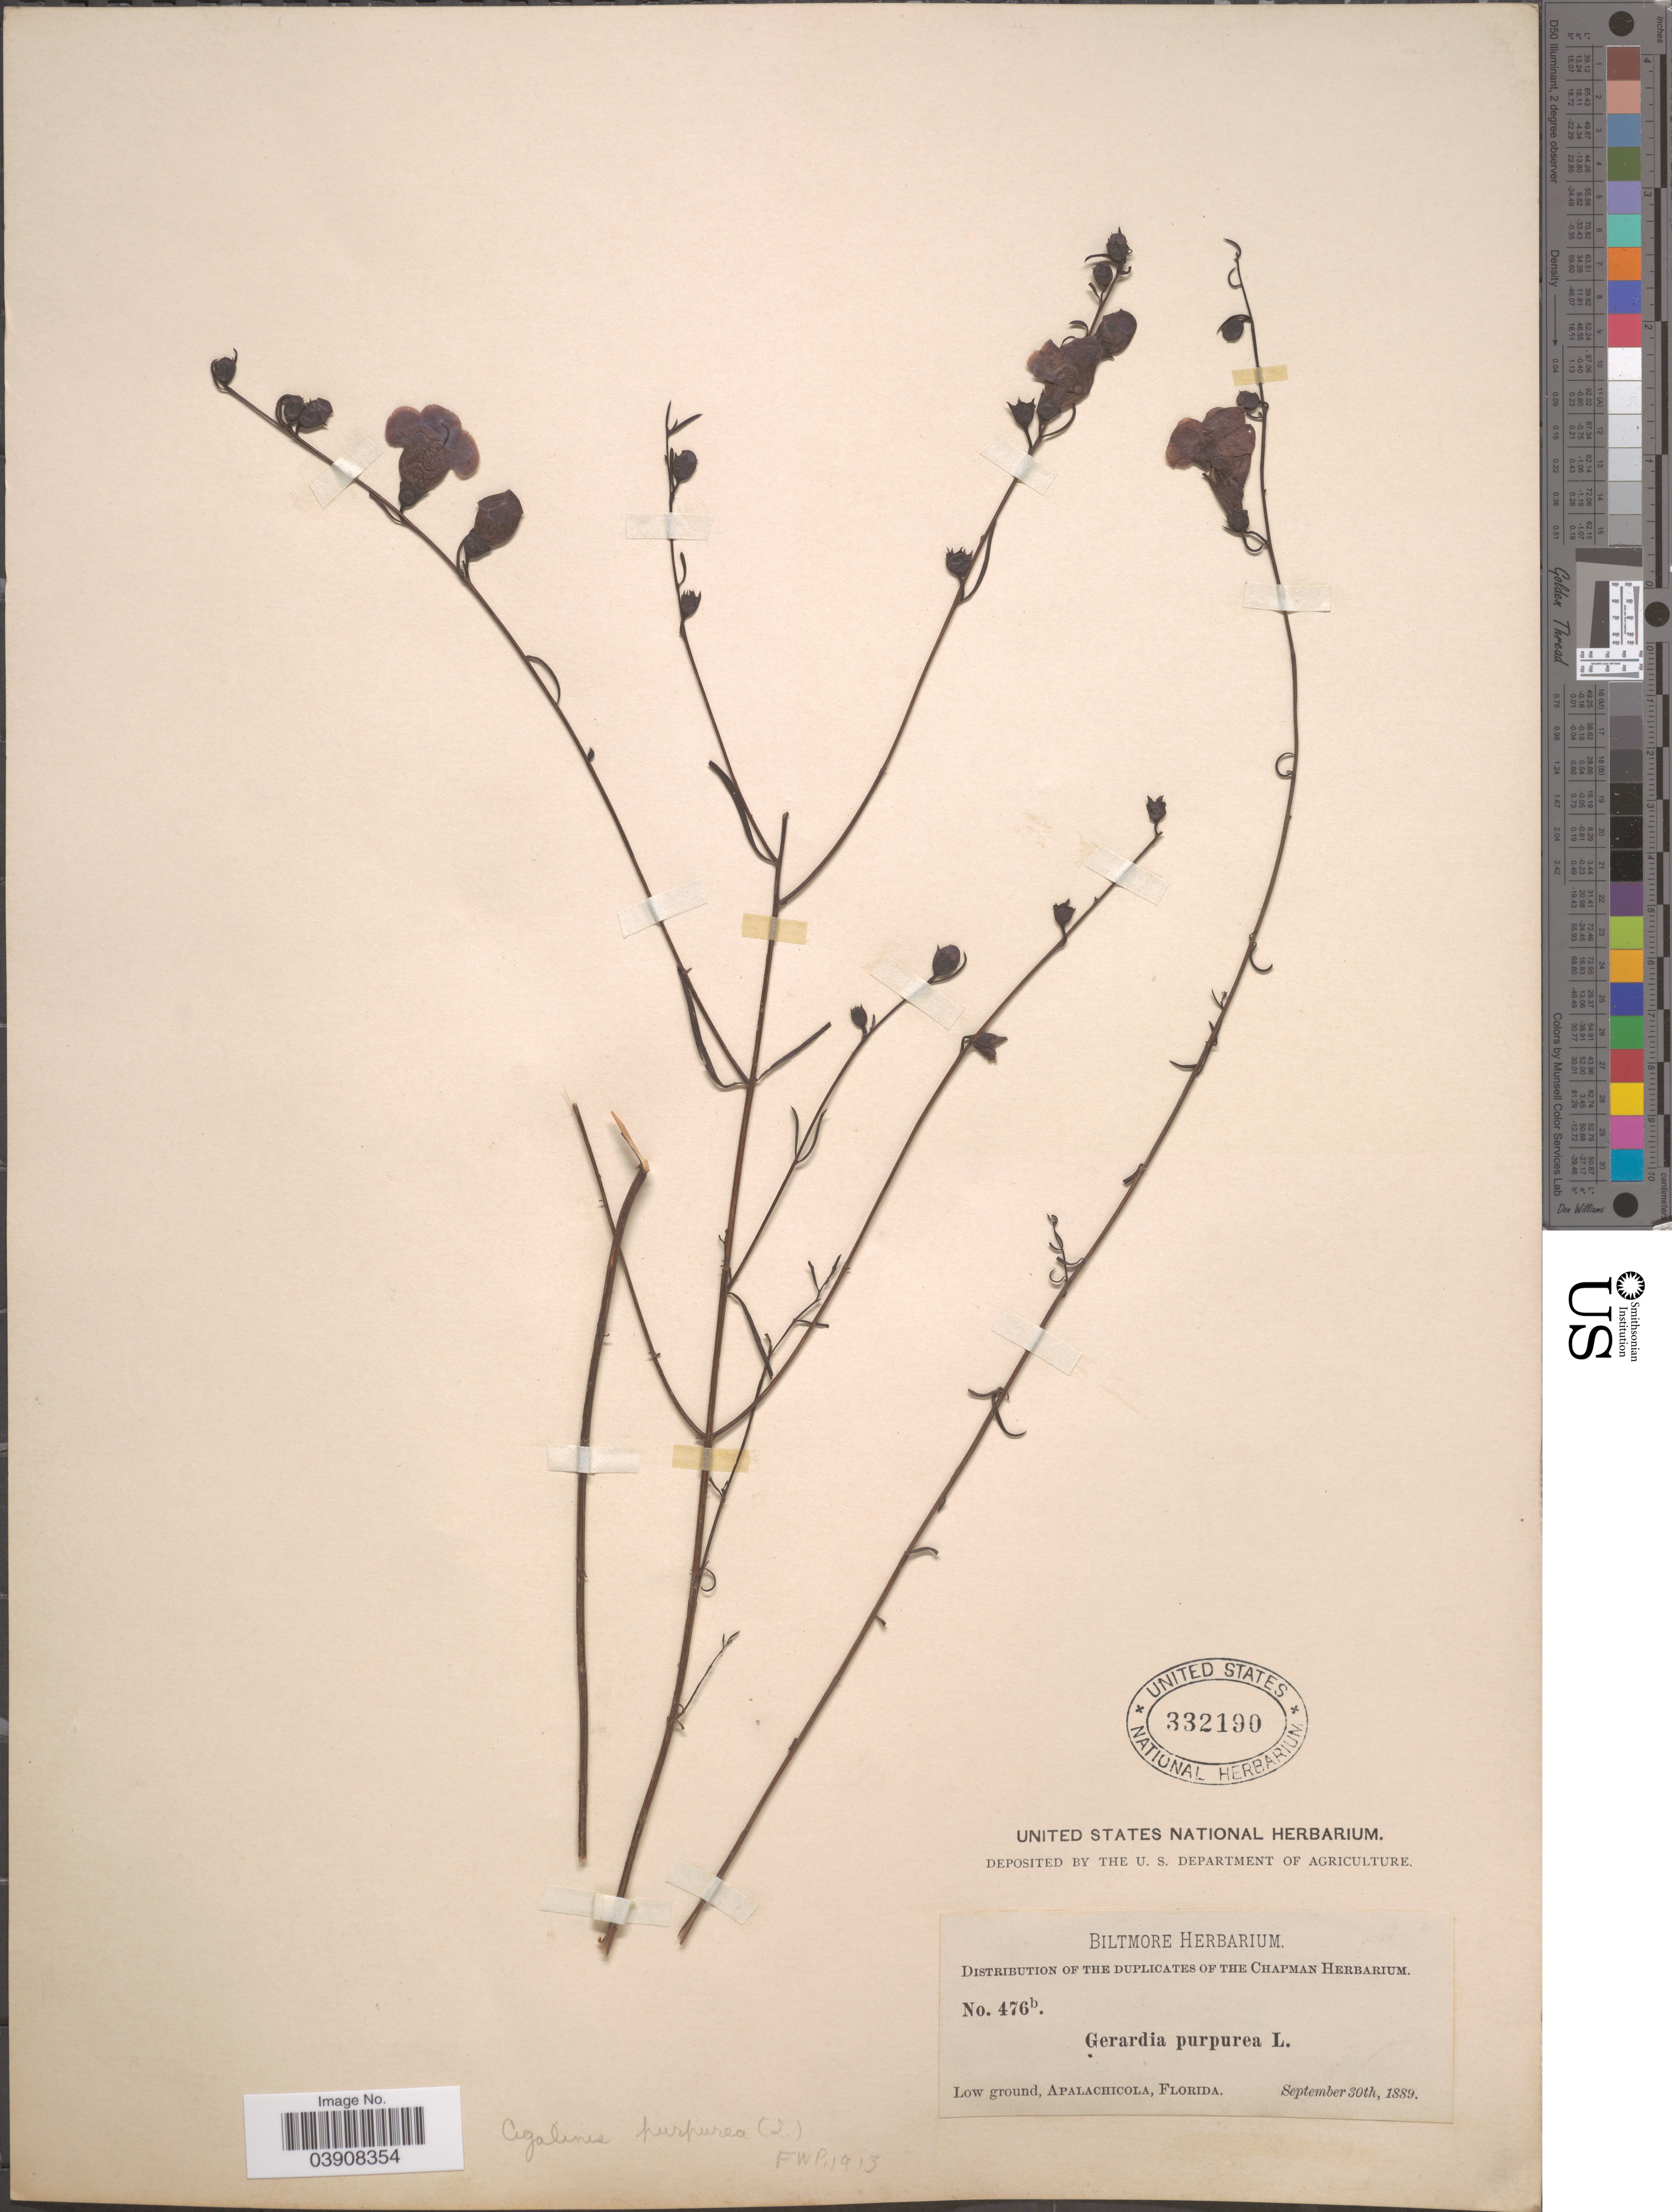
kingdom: Plantae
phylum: Tracheophyta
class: Magnoliopsida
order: Lamiales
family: Orobanchaceae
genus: Agalinis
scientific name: Agalinis purpurea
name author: (L.) Pennell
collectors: ex herb. Biltmore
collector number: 476b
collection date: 1889-09-30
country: United States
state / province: Florida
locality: Apalachicola.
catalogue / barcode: US 332190